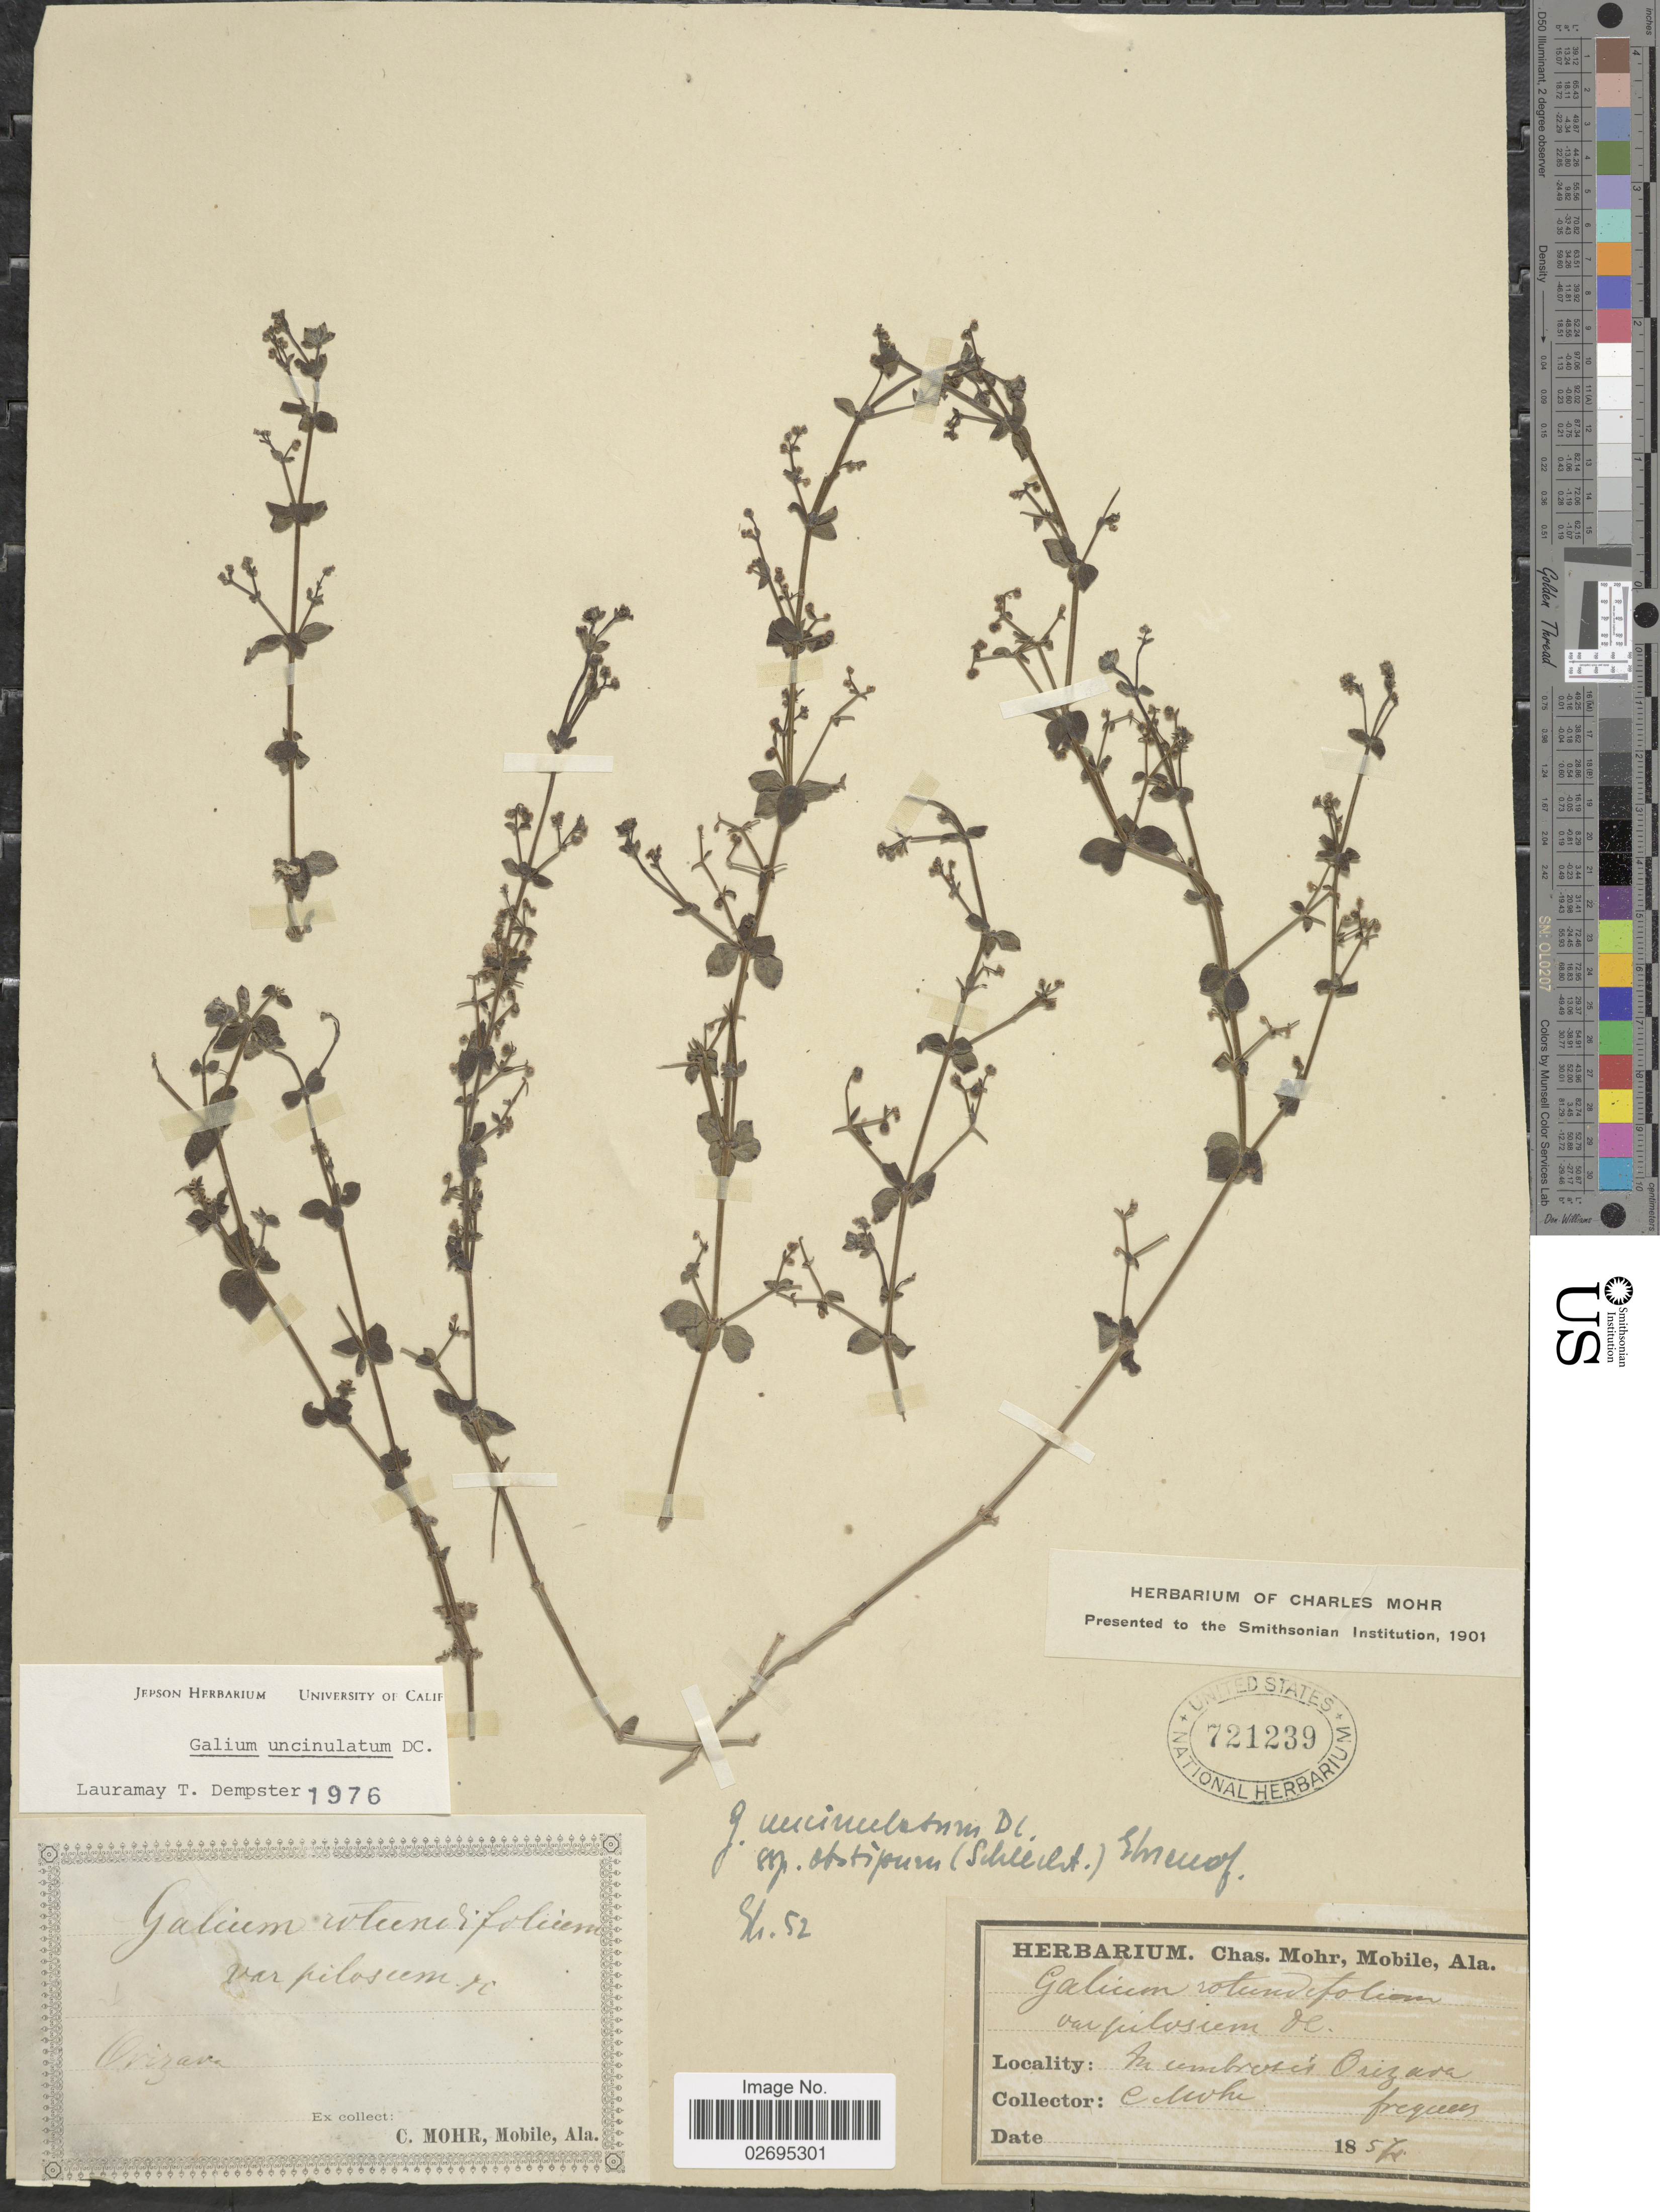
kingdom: Plantae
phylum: Tracheophyta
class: Magnoliopsida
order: Gentianales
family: Rubiaceae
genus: Galium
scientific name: Galium uncinulatum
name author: DC.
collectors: C. T. Mohr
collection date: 1857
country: Mexico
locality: Orizave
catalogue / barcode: US 721239